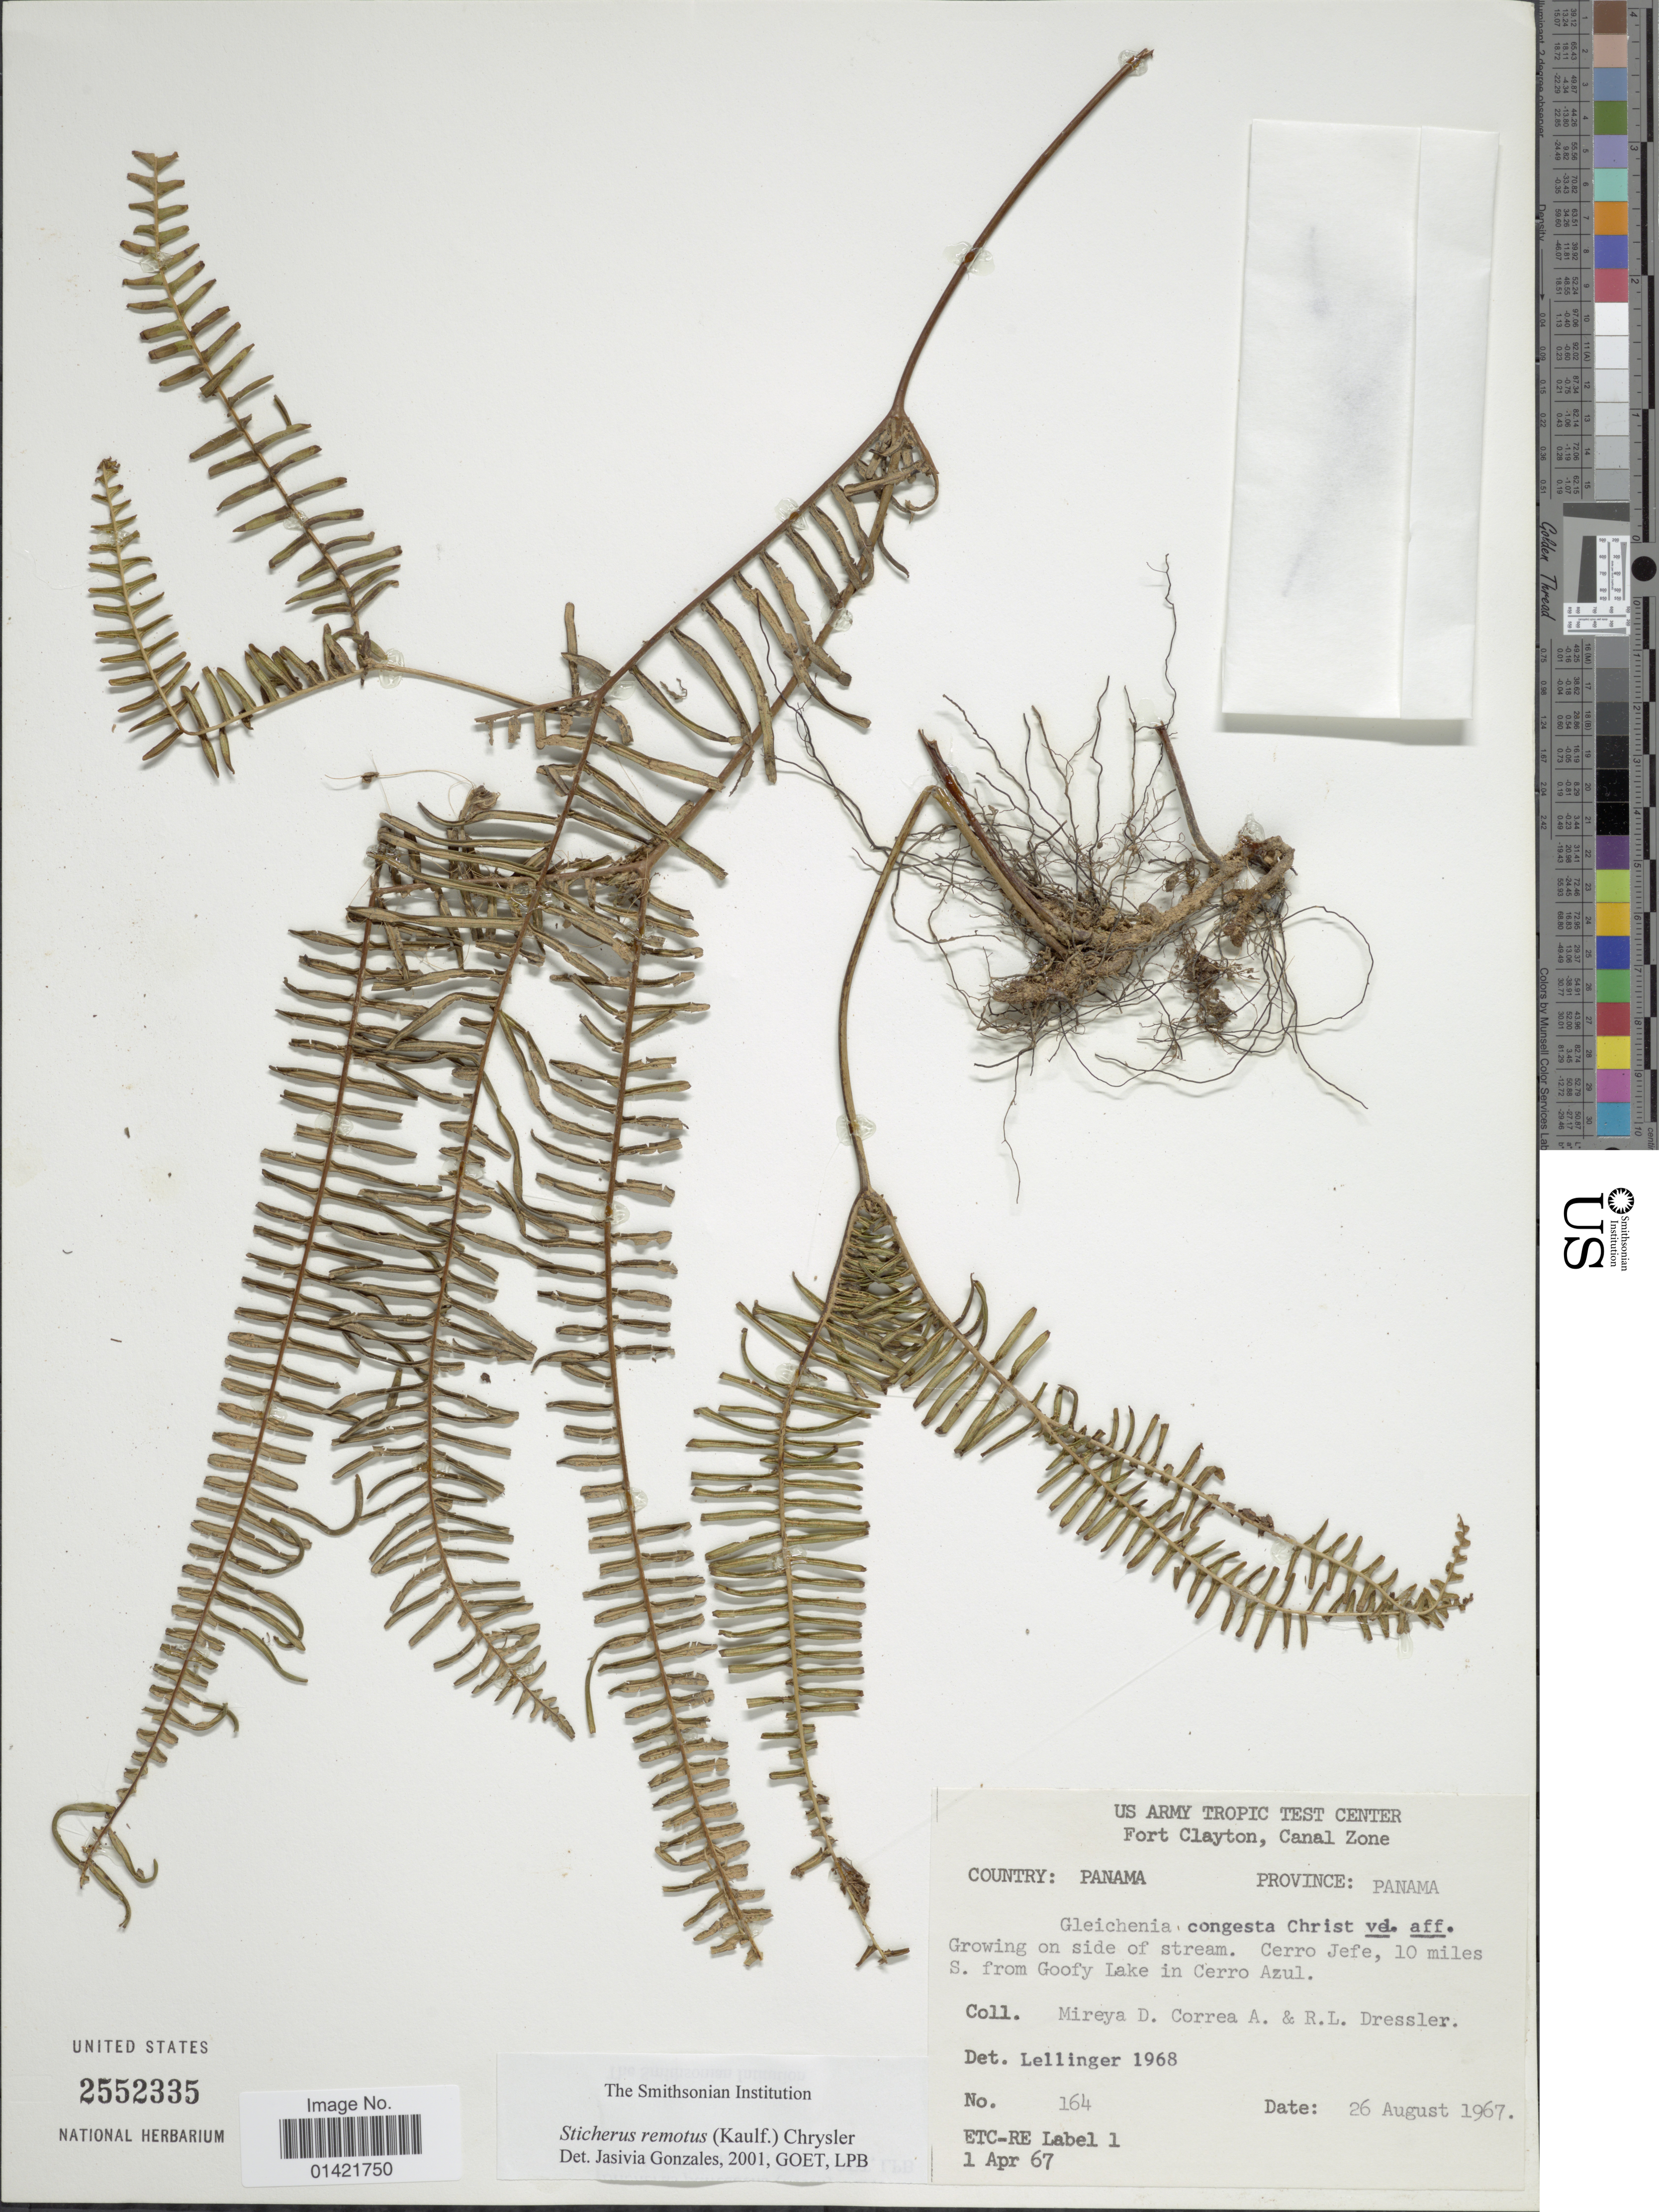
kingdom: Plantae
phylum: Tracheophyta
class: Polypodiopsida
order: Gleicheniales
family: Gleicheniaceae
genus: Sticherus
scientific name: Sticherus remotus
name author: (Kaulf.) Chrysler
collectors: M. D. Corrêa-A. & R. Dressler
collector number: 164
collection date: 1967-08-26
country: Panama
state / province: Panamá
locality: On side of stream. Cerro Jefe, 10 miles S. from Goofy Lake in Cerro Azul.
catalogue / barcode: US 2552335